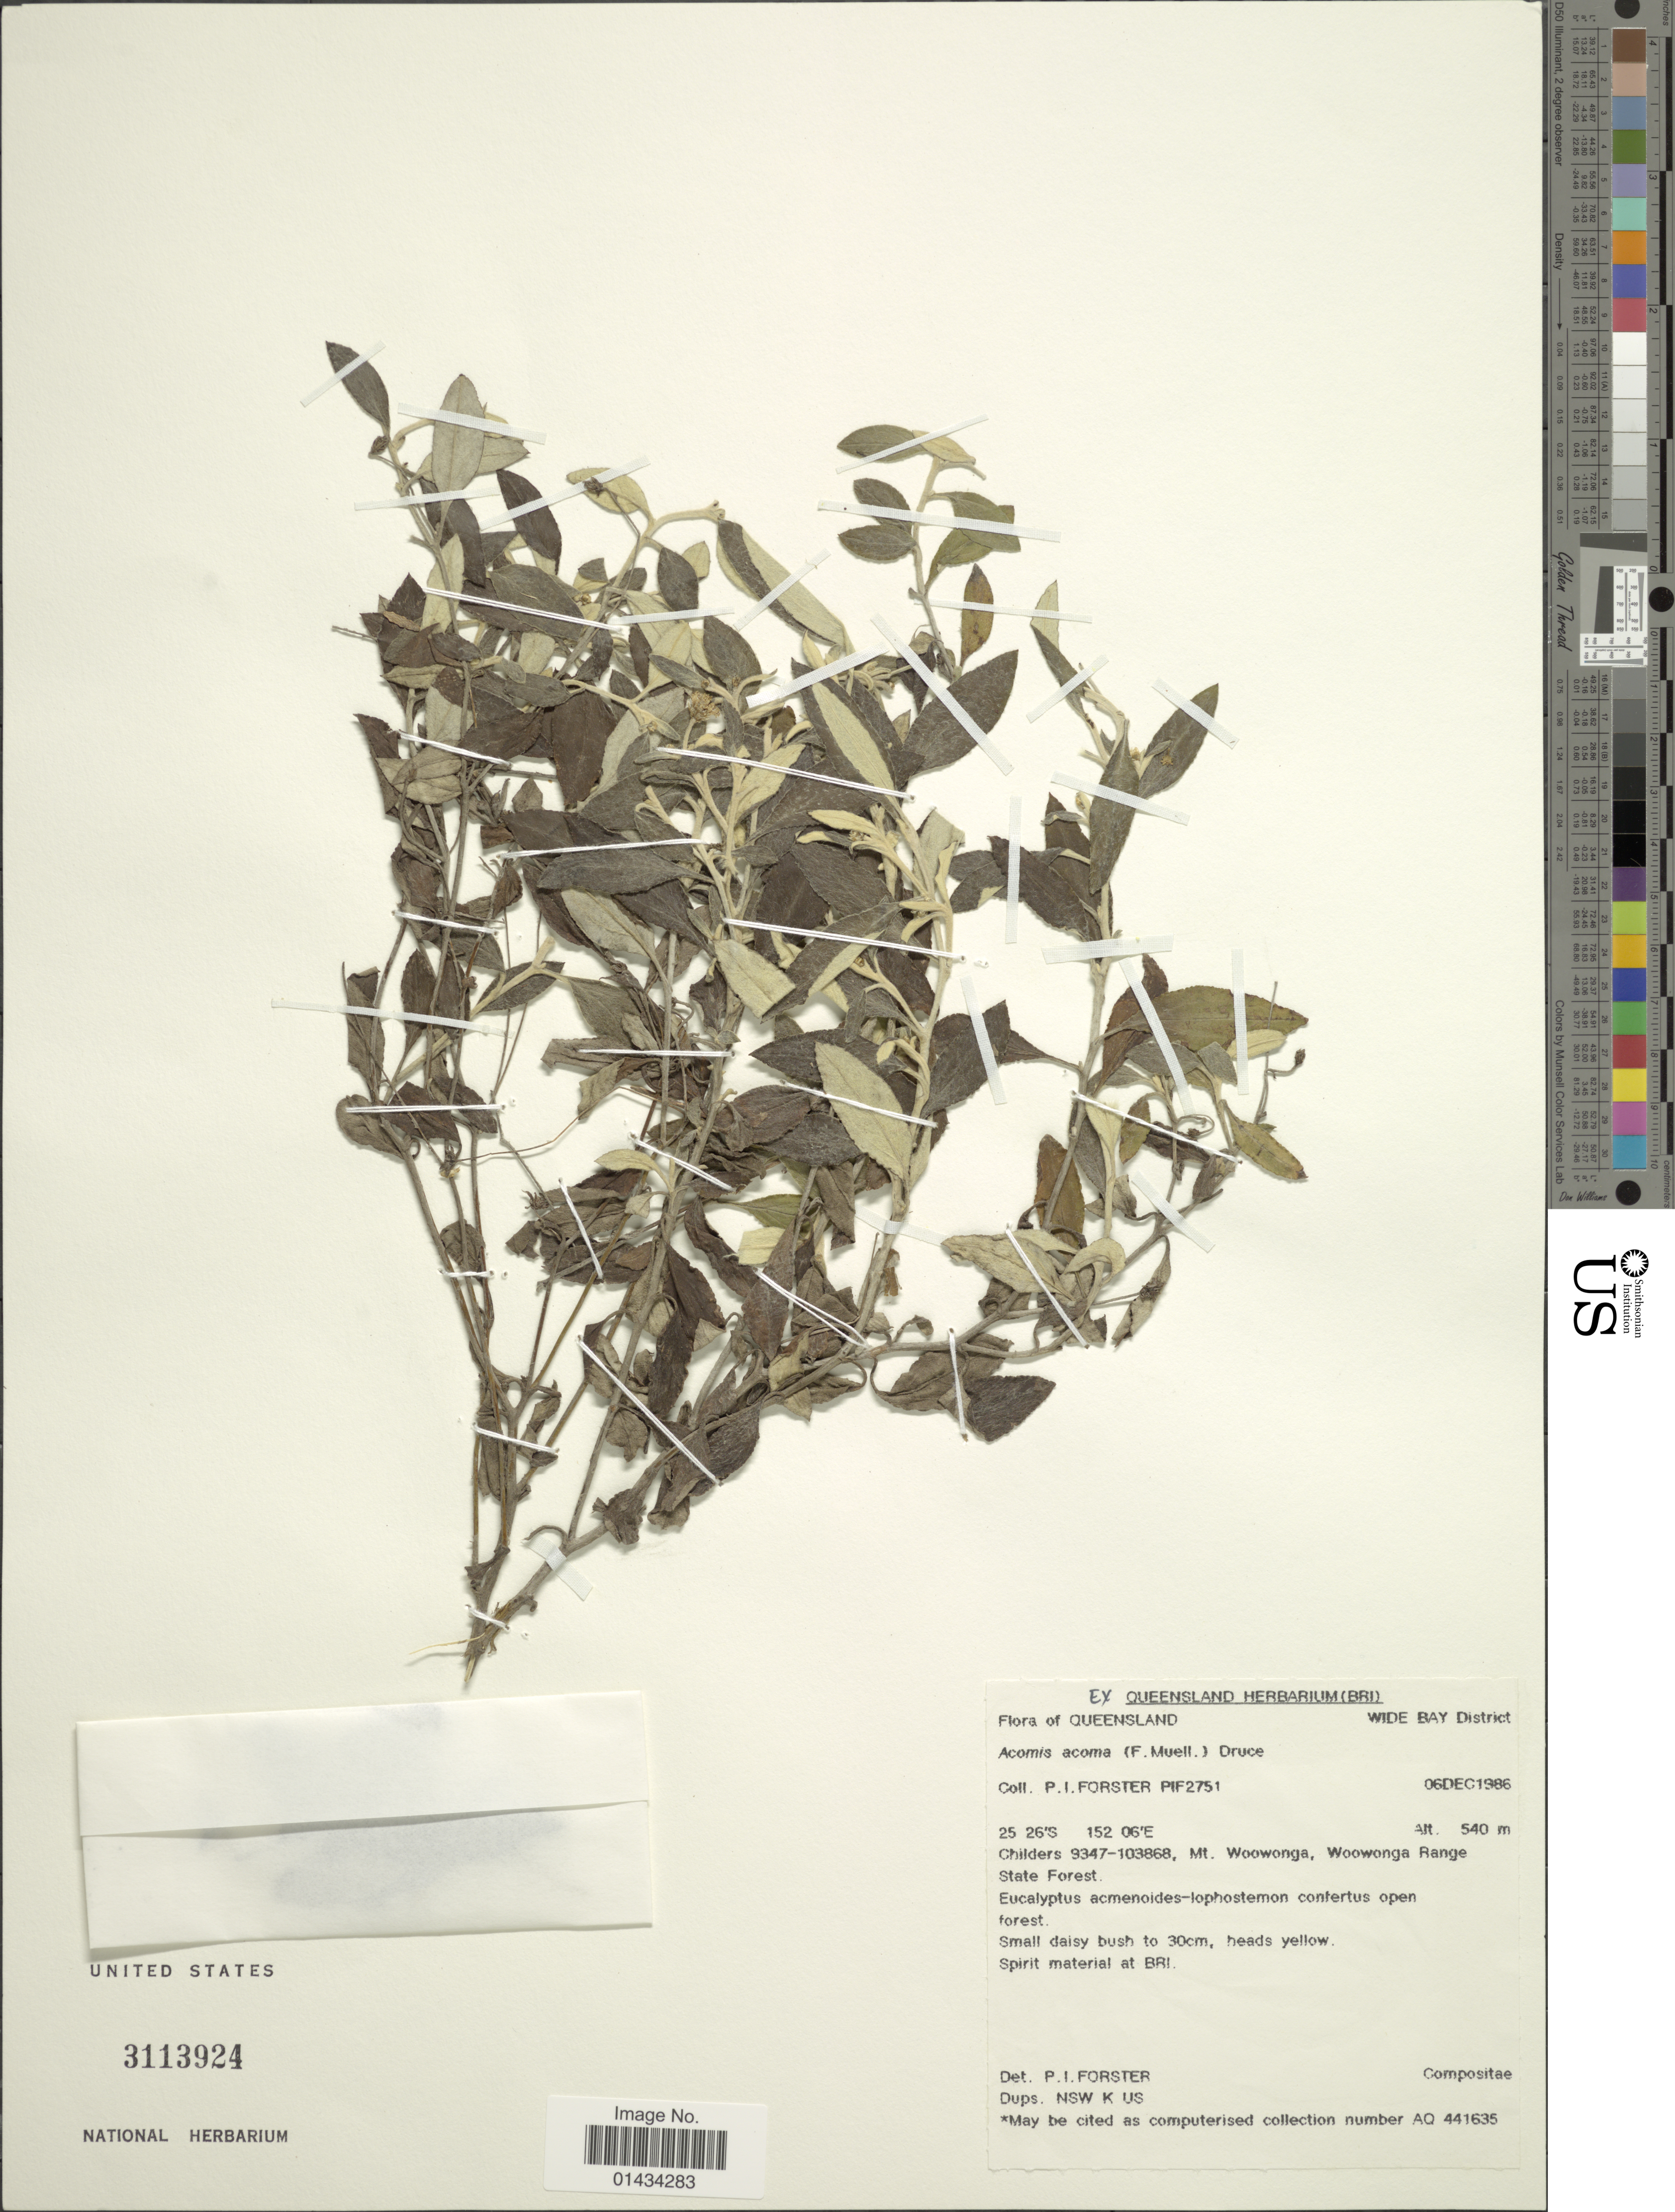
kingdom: Plantae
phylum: Tracheophyta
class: Magnoliopsida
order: Asterales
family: Asteraceae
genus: Acomis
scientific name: Acomis acoma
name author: (F. Muell.) Druce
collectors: P. Forster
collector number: PIF2751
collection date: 1986-12-06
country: Australia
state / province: Queensland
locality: Wide Bay District, Chidlers 9347-103868, Mt. Woowonga, Woowonga Range, State Forest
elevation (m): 540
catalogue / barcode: US 3113924